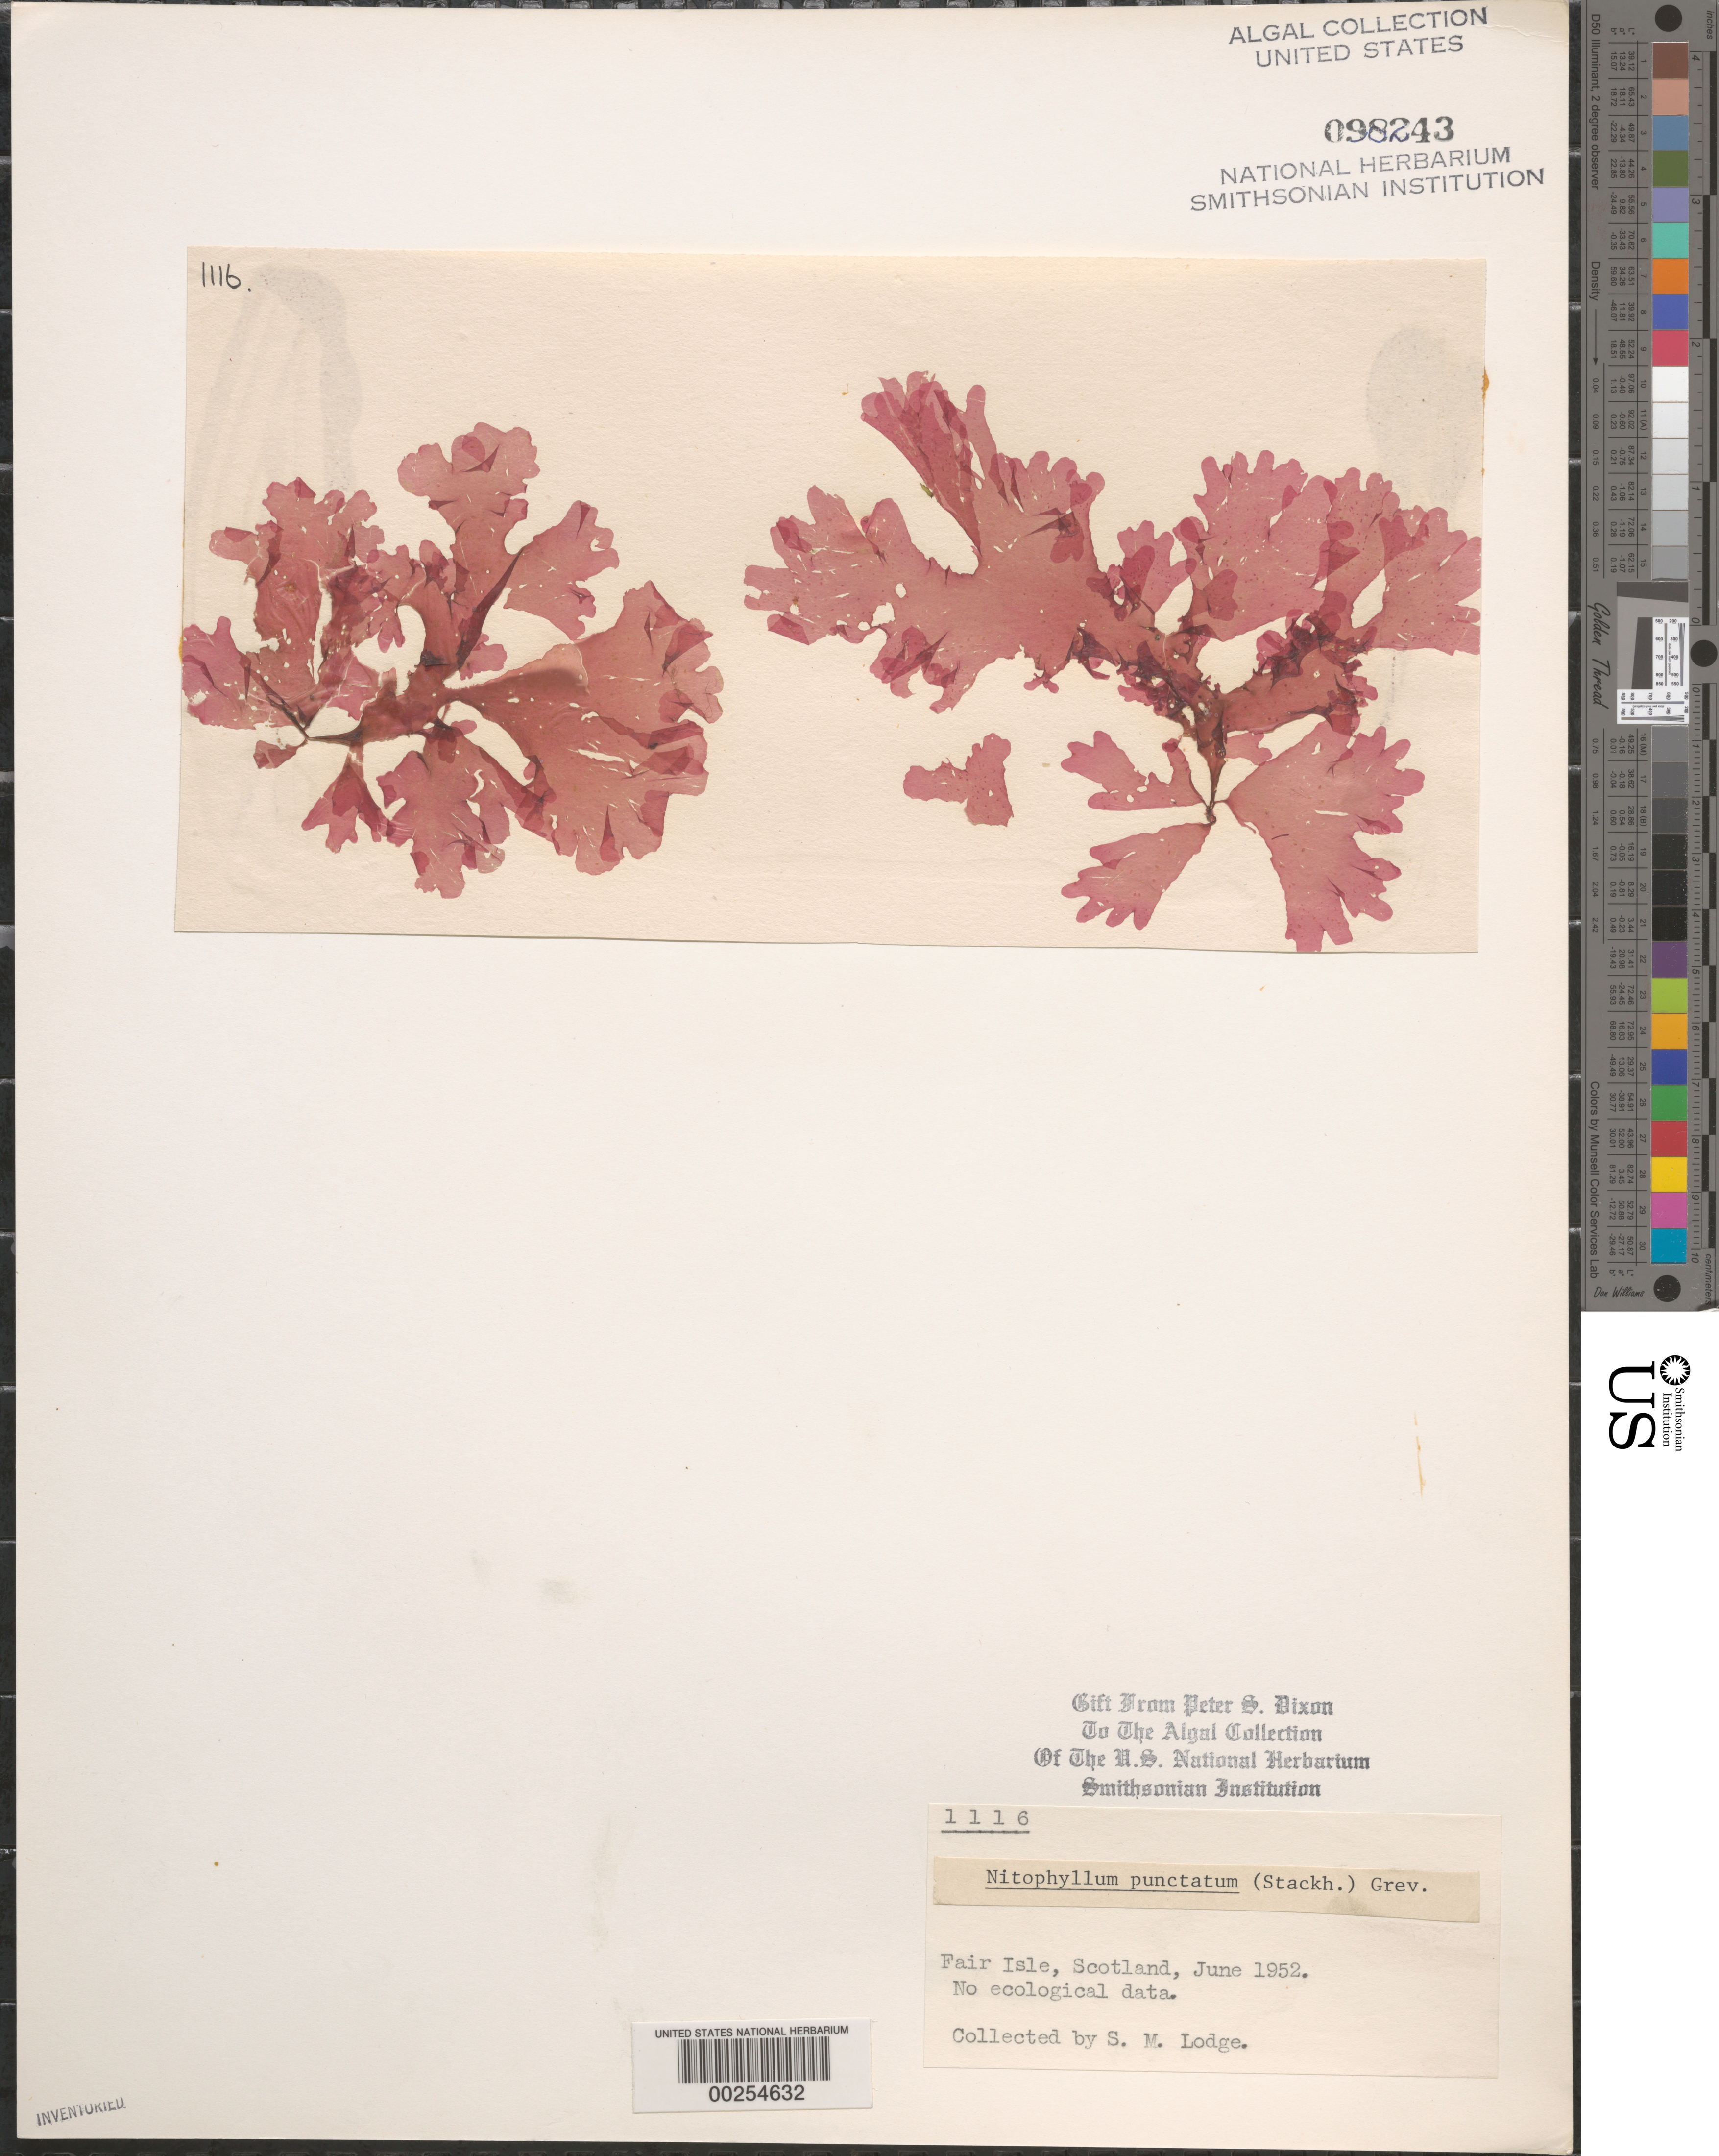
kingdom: Plantae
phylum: Rhodophyta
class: Florideophyceae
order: Ceramiales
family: Delesseriaceae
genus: Nitophyllum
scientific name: Nitophyllum punctatum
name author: (Stackh.) Grev.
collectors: S. Lodge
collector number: PSD 1116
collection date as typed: Jun 1952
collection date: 1952-06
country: United Kingdom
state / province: Scotland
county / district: Shetland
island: Fair Isle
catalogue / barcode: US 98243